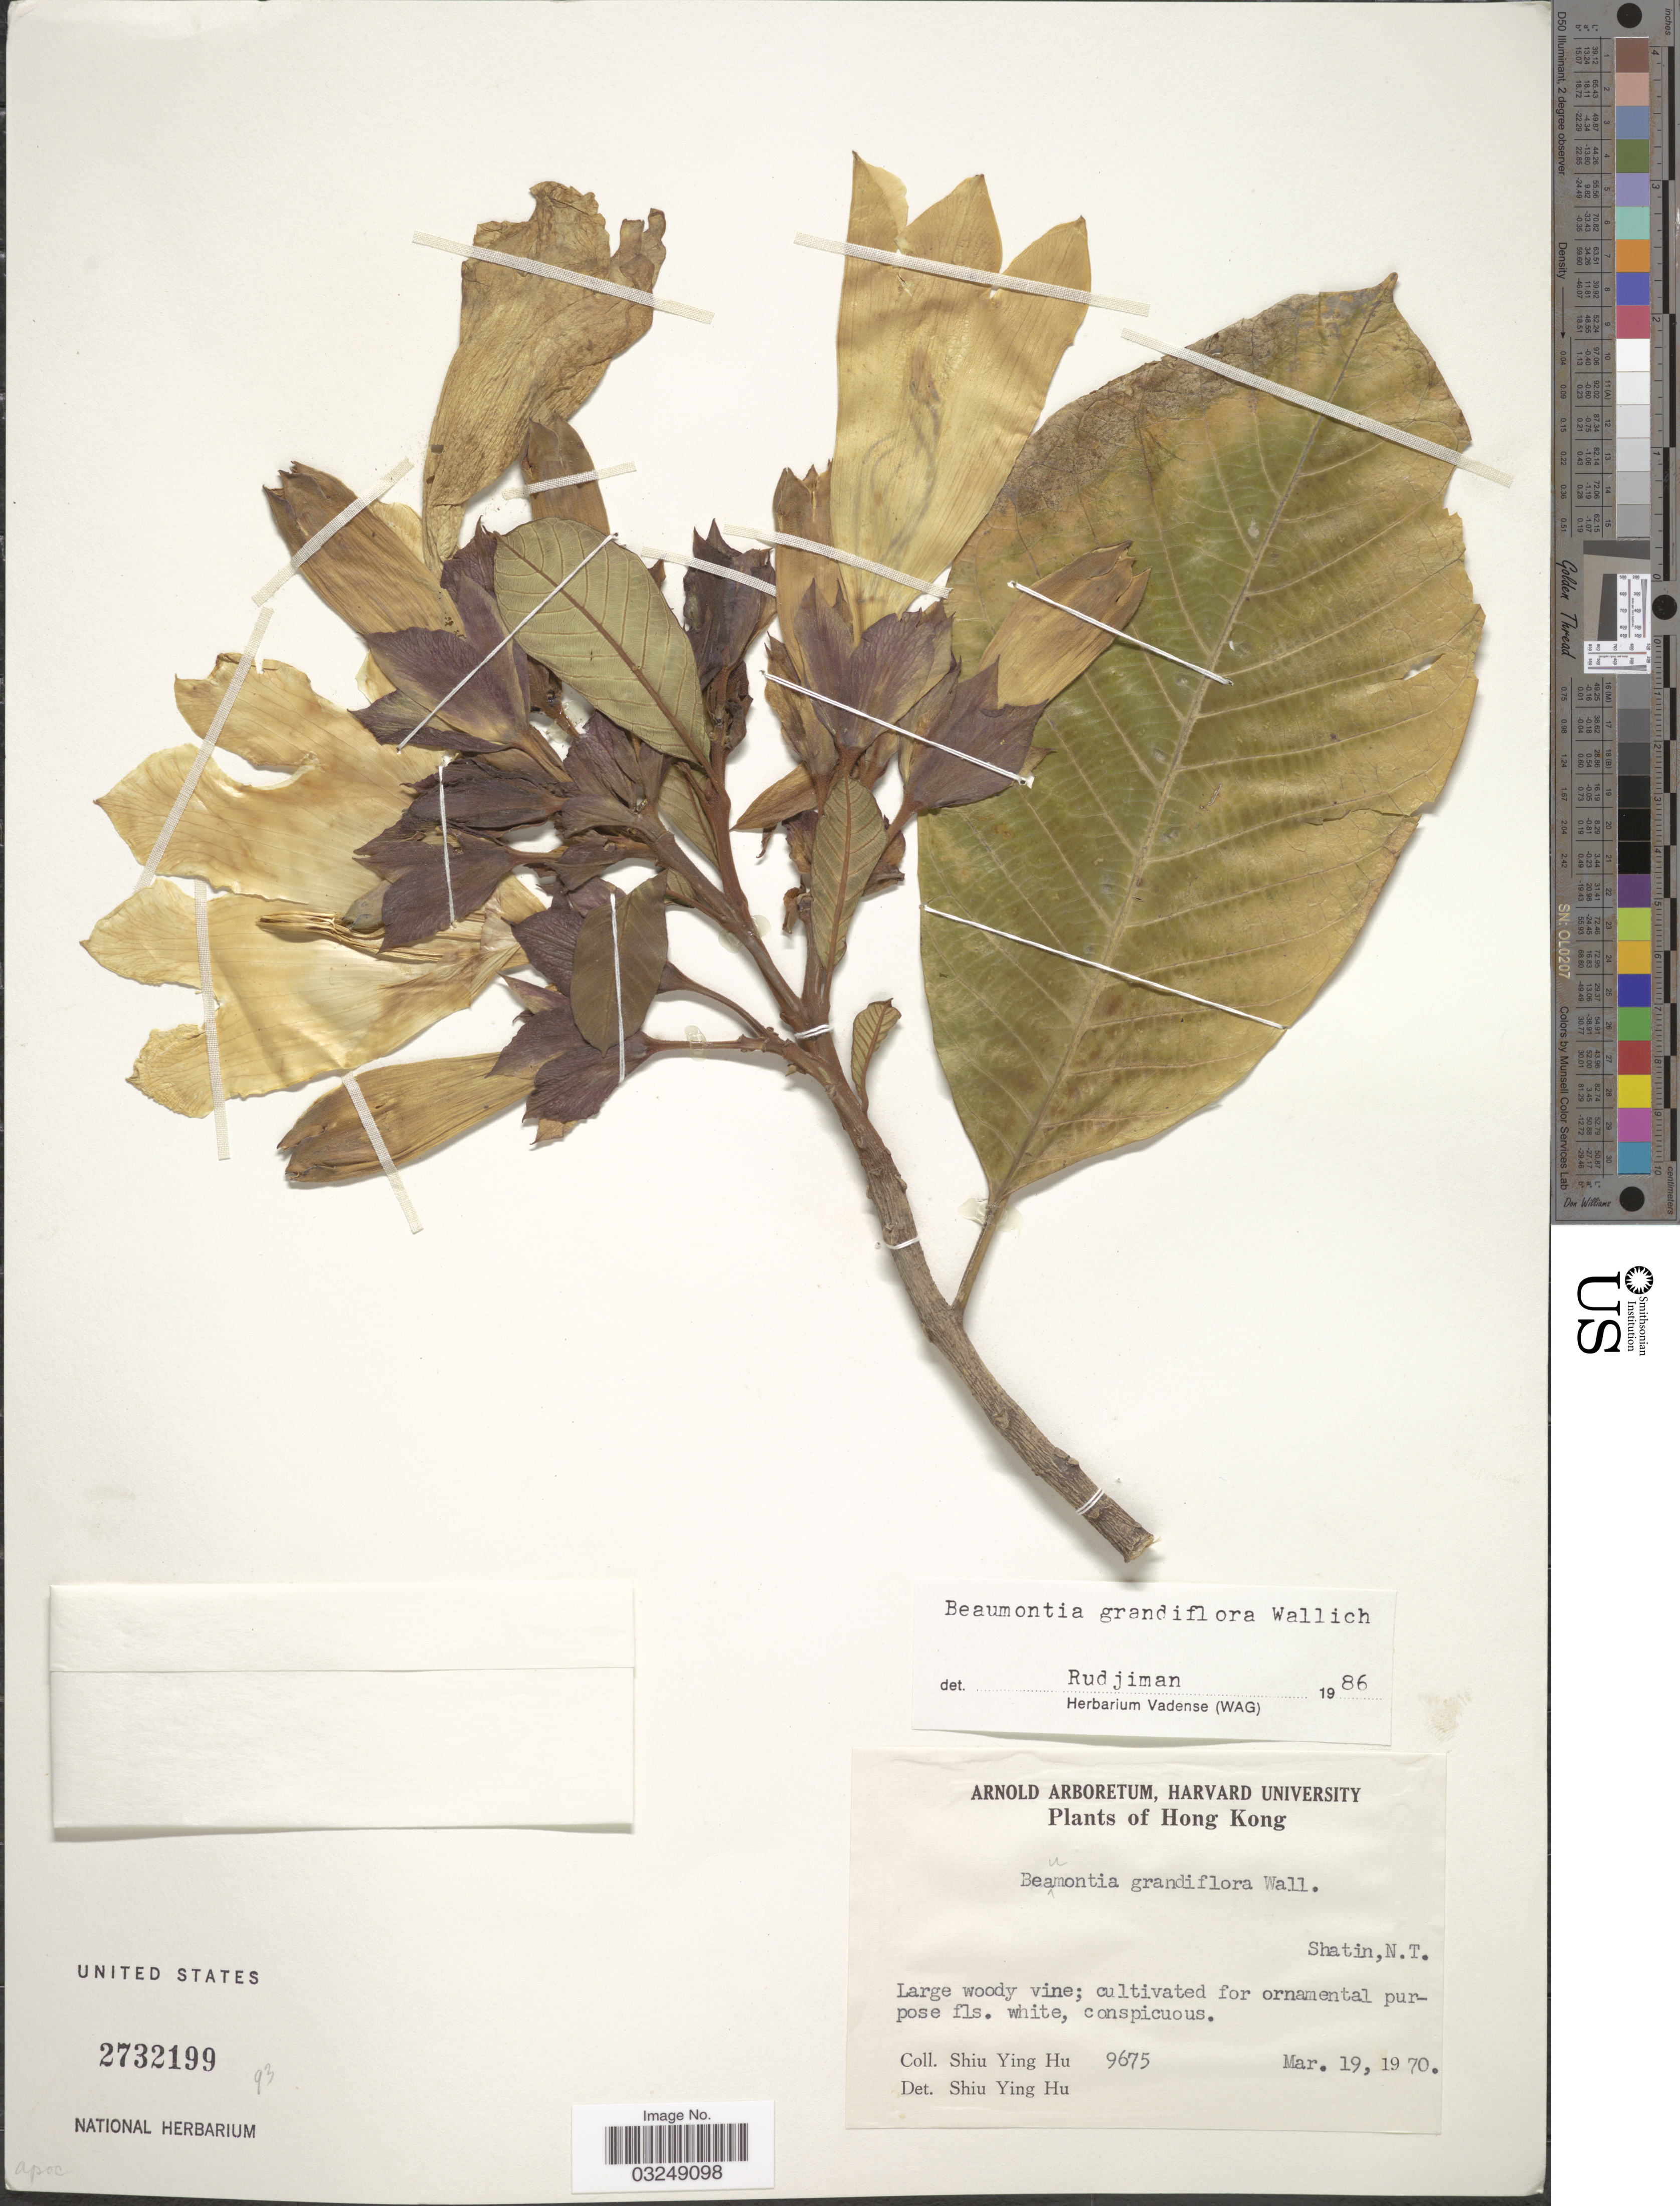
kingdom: Plantae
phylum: Tracheophyta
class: Magnoliopsida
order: Gentianales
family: Apocynaceae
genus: Beaumontia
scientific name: Beaumontia grandiflora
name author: Wall.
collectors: S. Y. Hu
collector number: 9675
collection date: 1970-03-19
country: China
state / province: Hong Kong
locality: Shatin, N. T.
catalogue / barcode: US 2732199